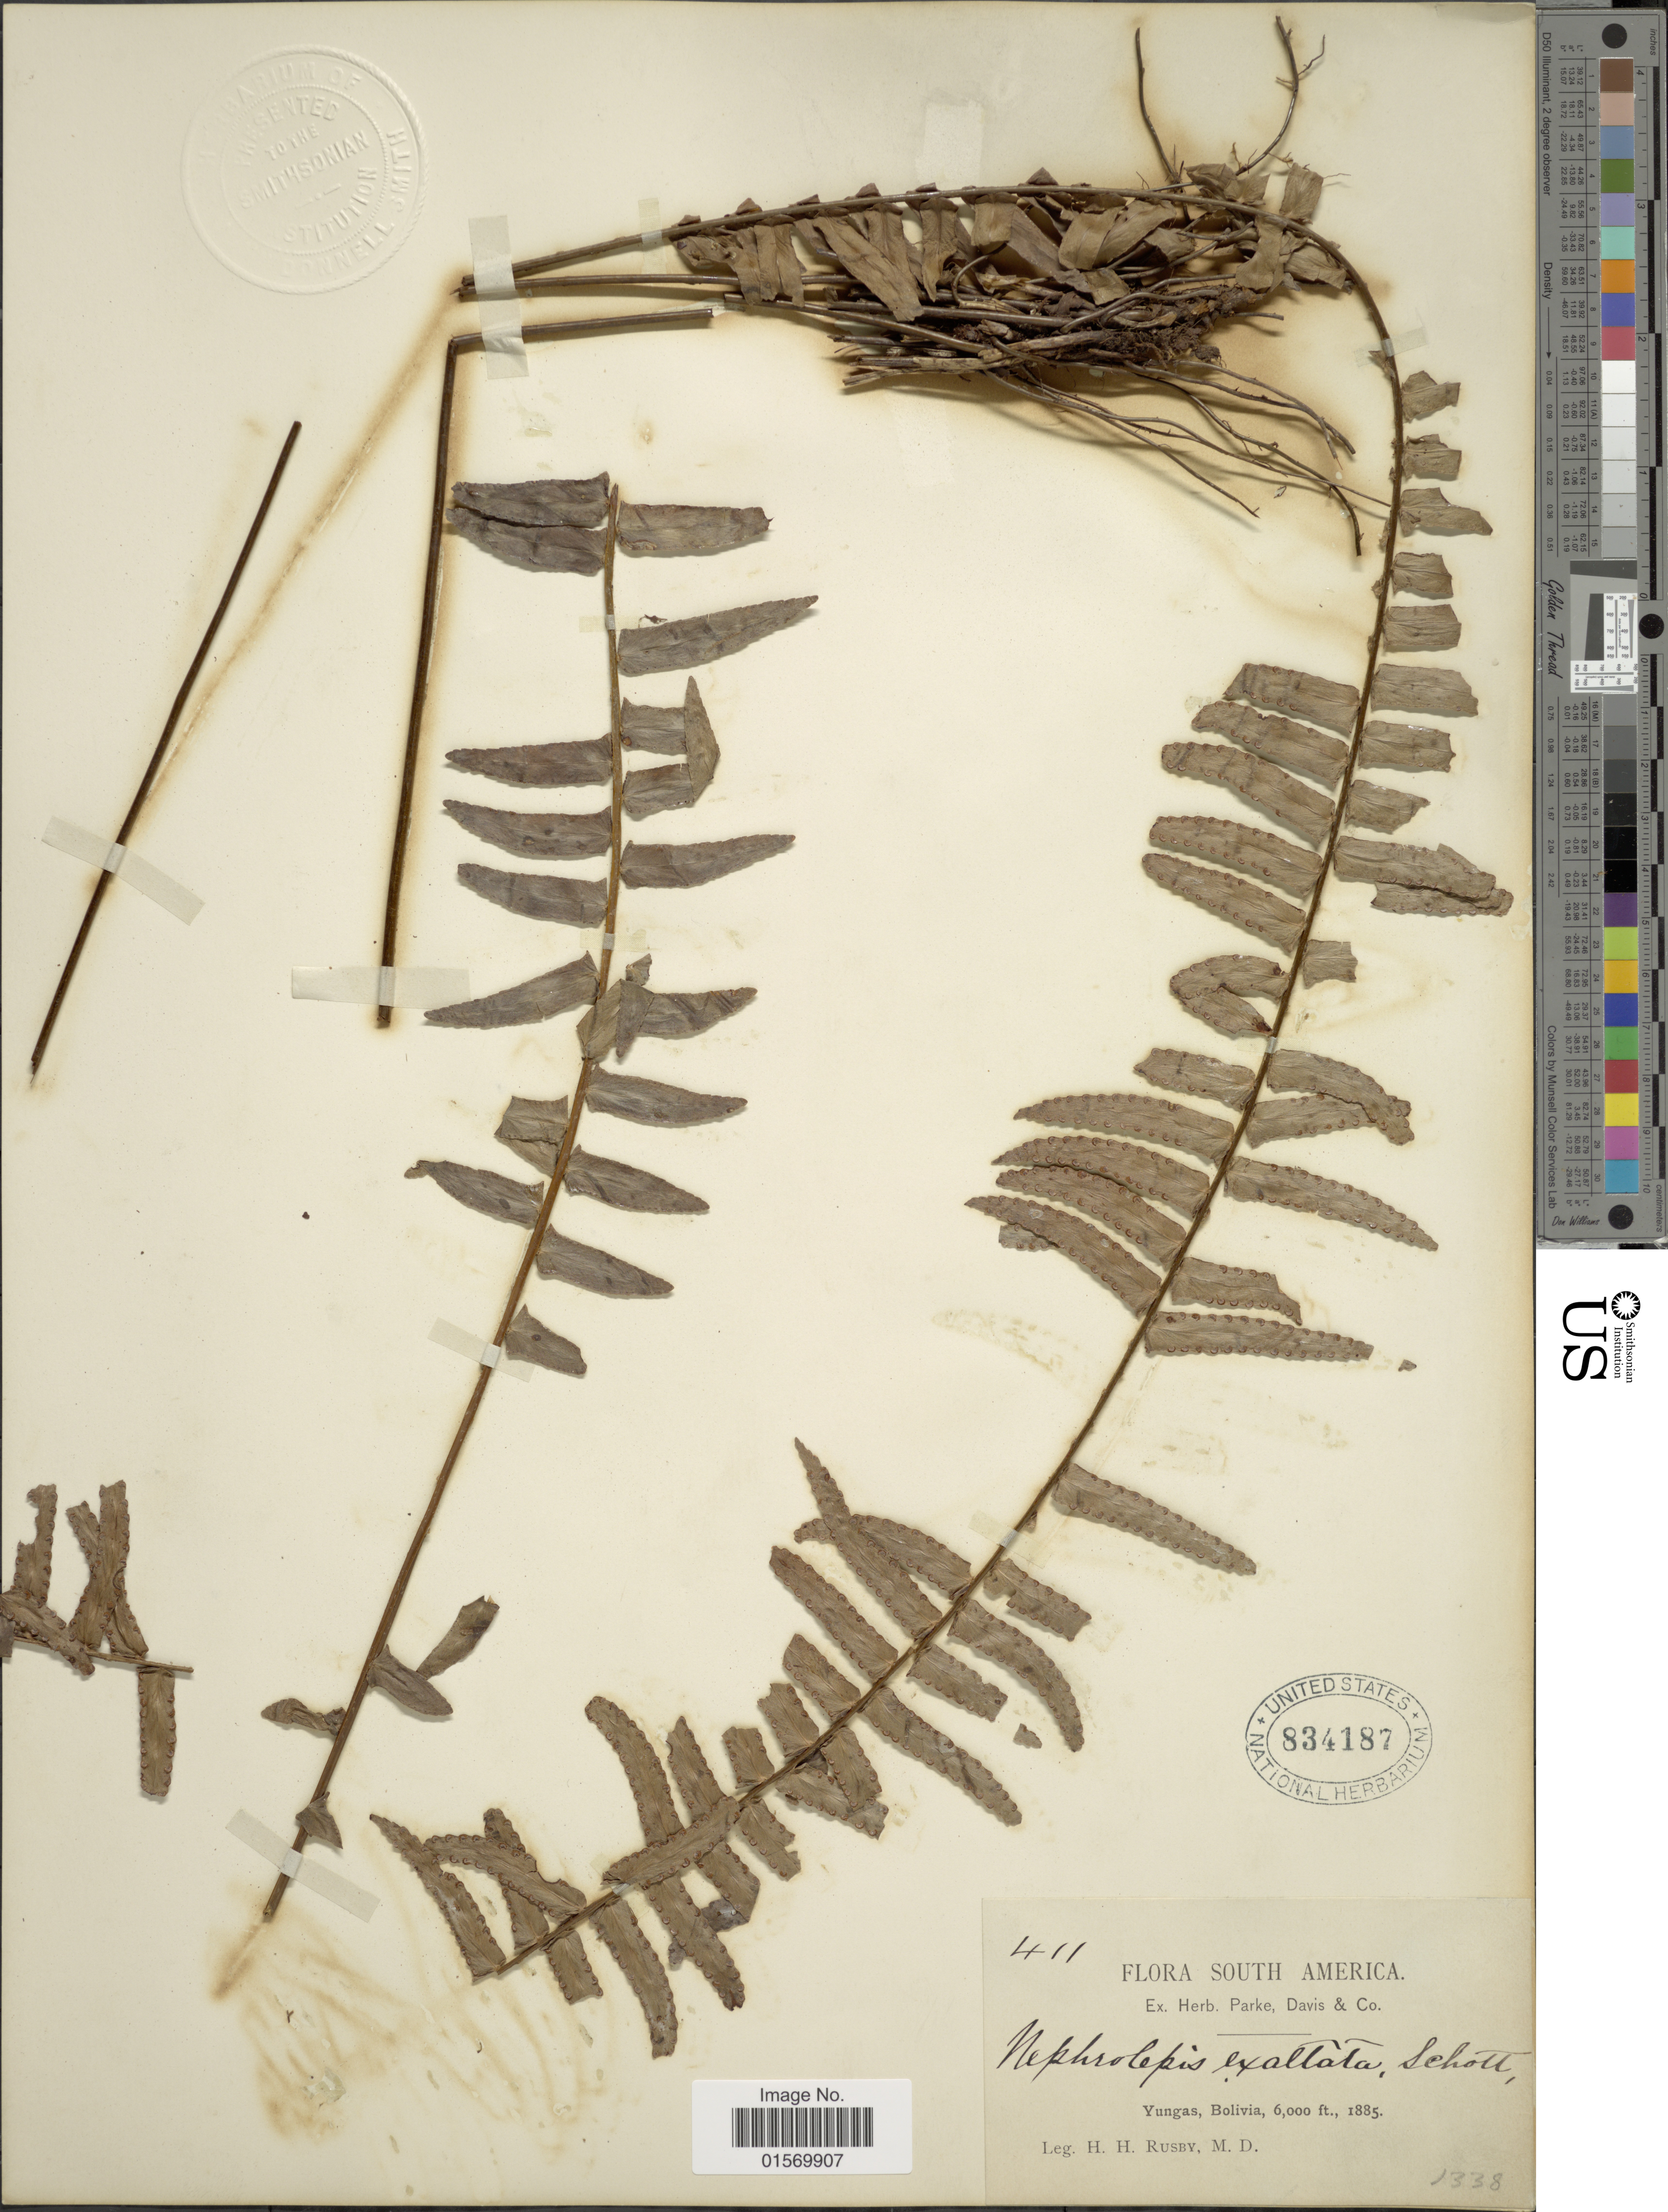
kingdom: Plantae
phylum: Tracheophyta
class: Polypodiopsida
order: Polypodiales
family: Nephrolepidaceae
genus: Nephrolepis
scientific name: Nephrolepis pendula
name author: (Raddi) J. Sm.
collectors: H. H. Rusby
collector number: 411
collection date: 1885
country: Bolivia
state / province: La Paz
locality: Yungas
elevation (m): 1829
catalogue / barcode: US 834187